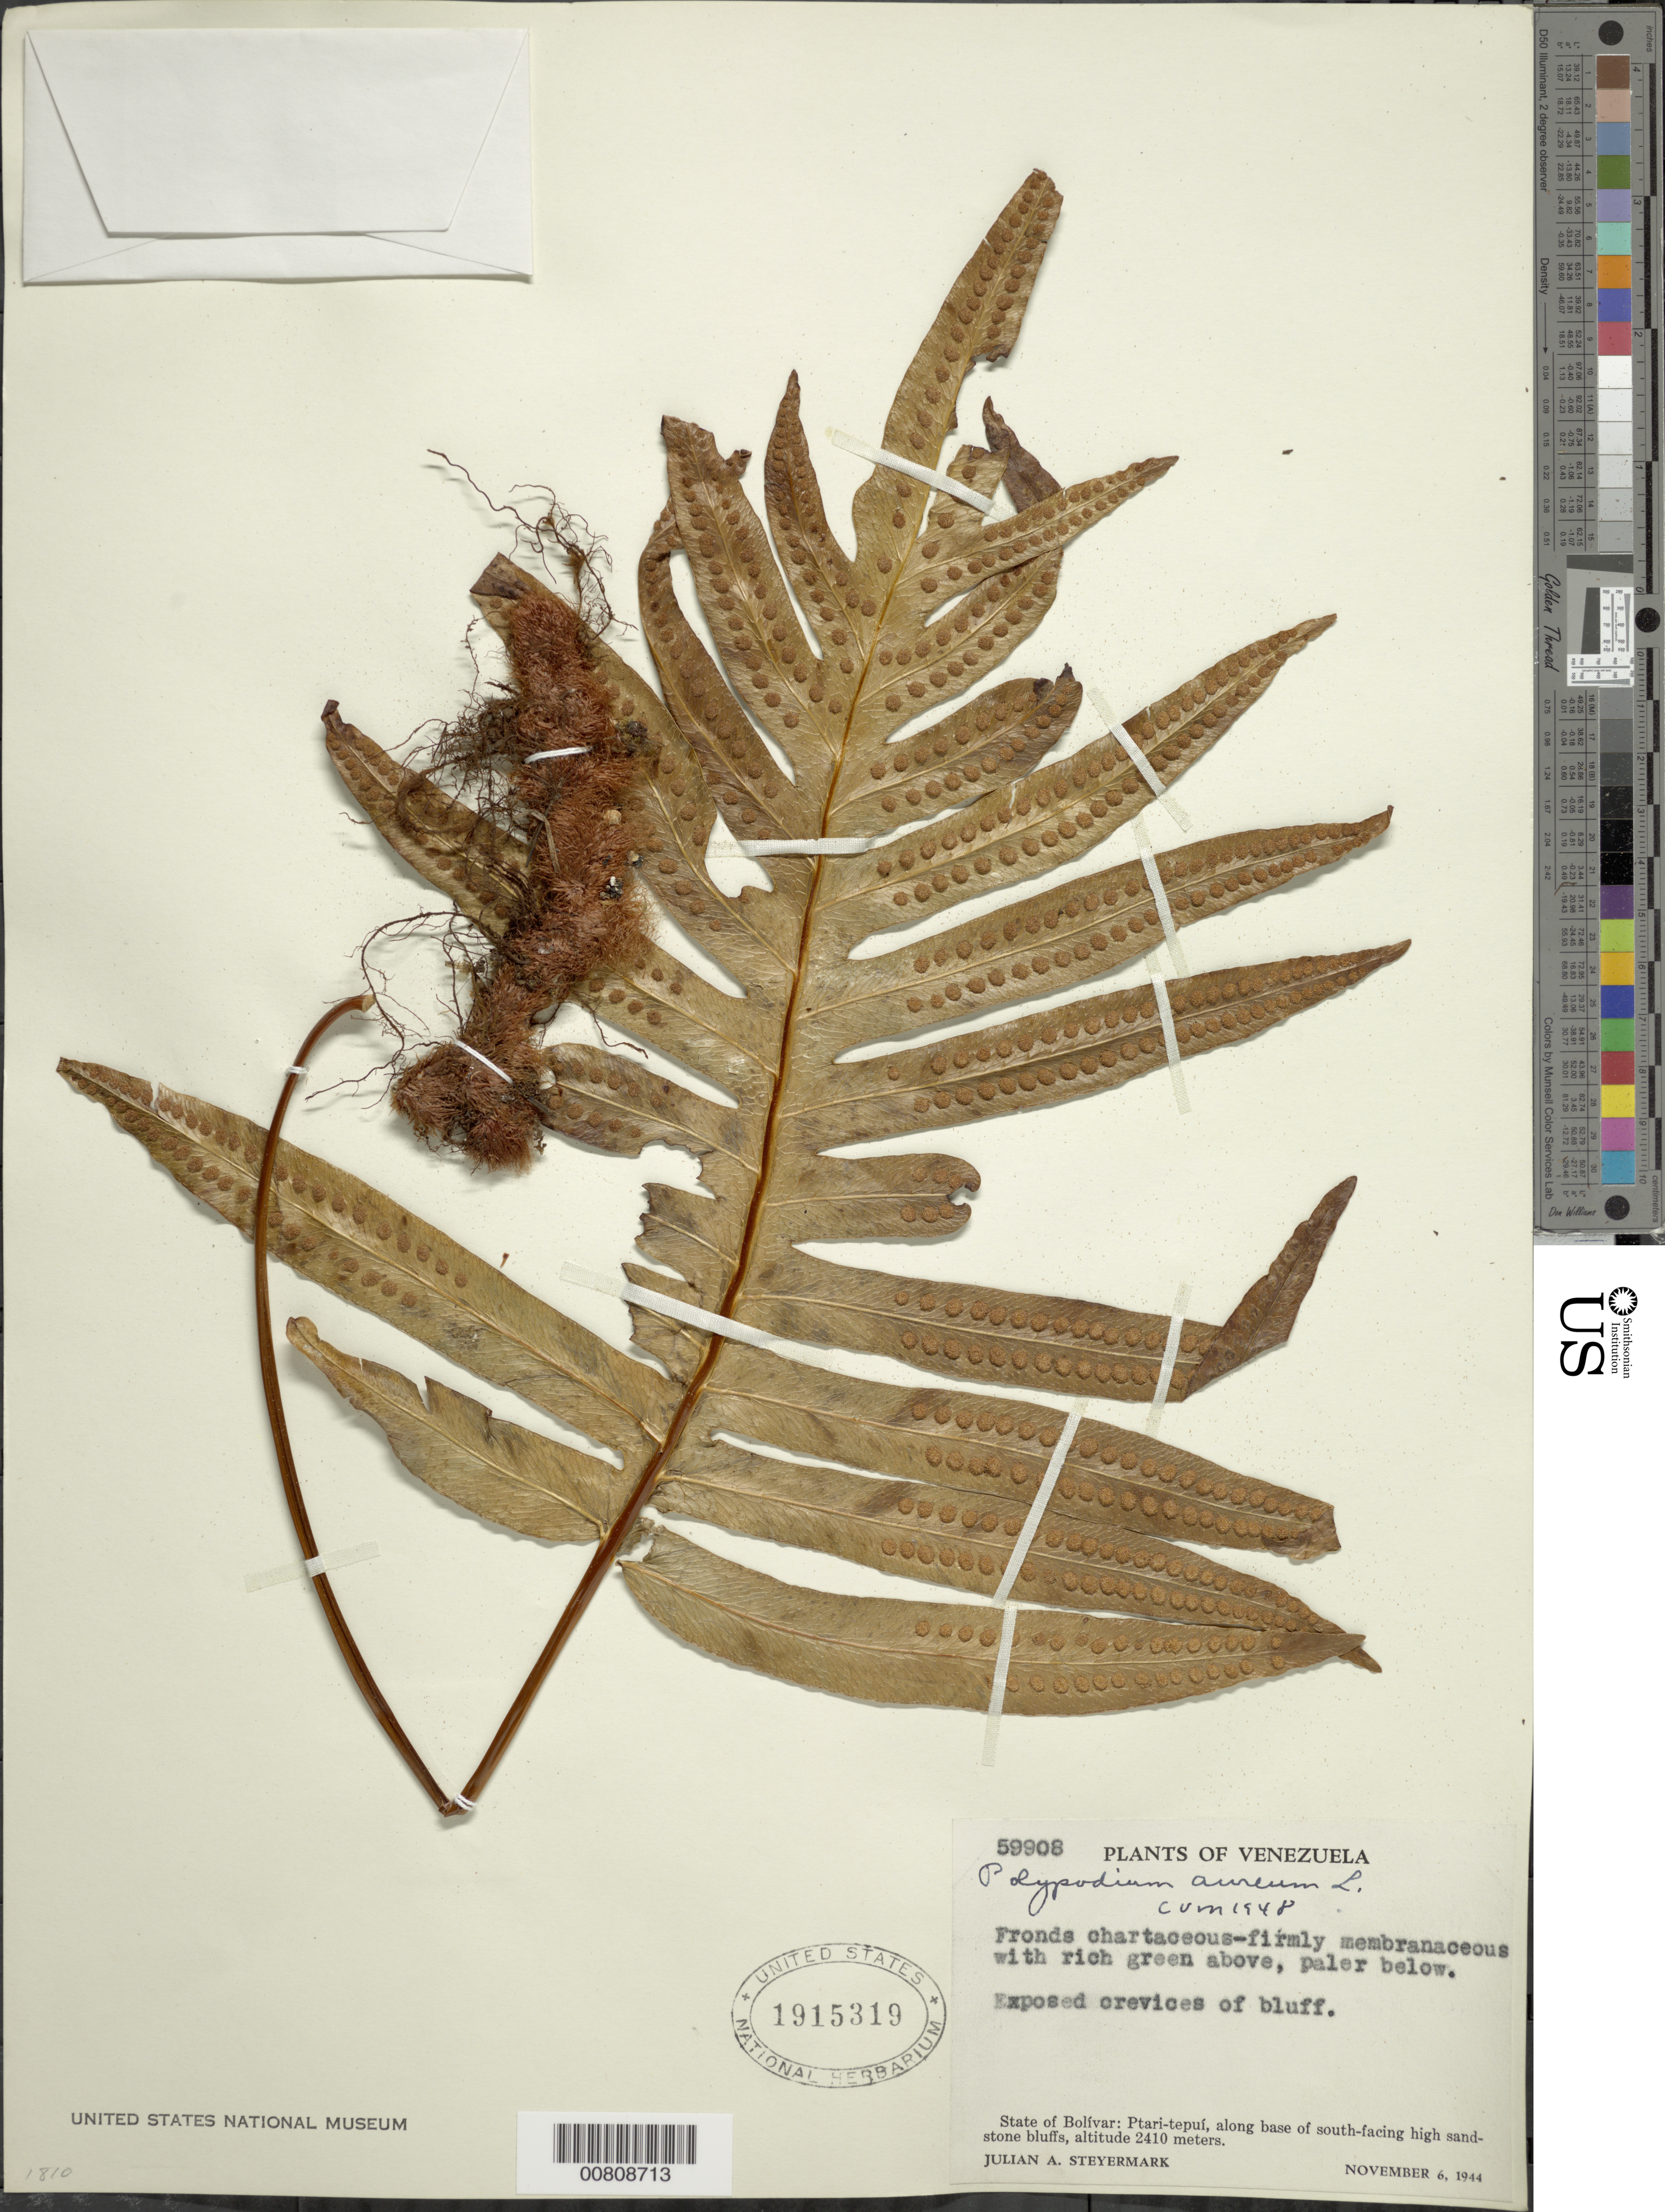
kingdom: Plantae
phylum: Tracheophyta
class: Polypodiopsida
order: Polypodiales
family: Polypodiaceae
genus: Phlebodium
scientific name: Phlebodium pseudoaureum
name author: (Cav.) Lellinger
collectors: J. Steyermark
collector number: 59908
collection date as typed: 6-Nov-44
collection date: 1944-11-06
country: Venezuela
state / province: Bolívar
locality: Ptari-tepuí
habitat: Exposed crevices of bluff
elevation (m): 2410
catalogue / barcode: US 1915319